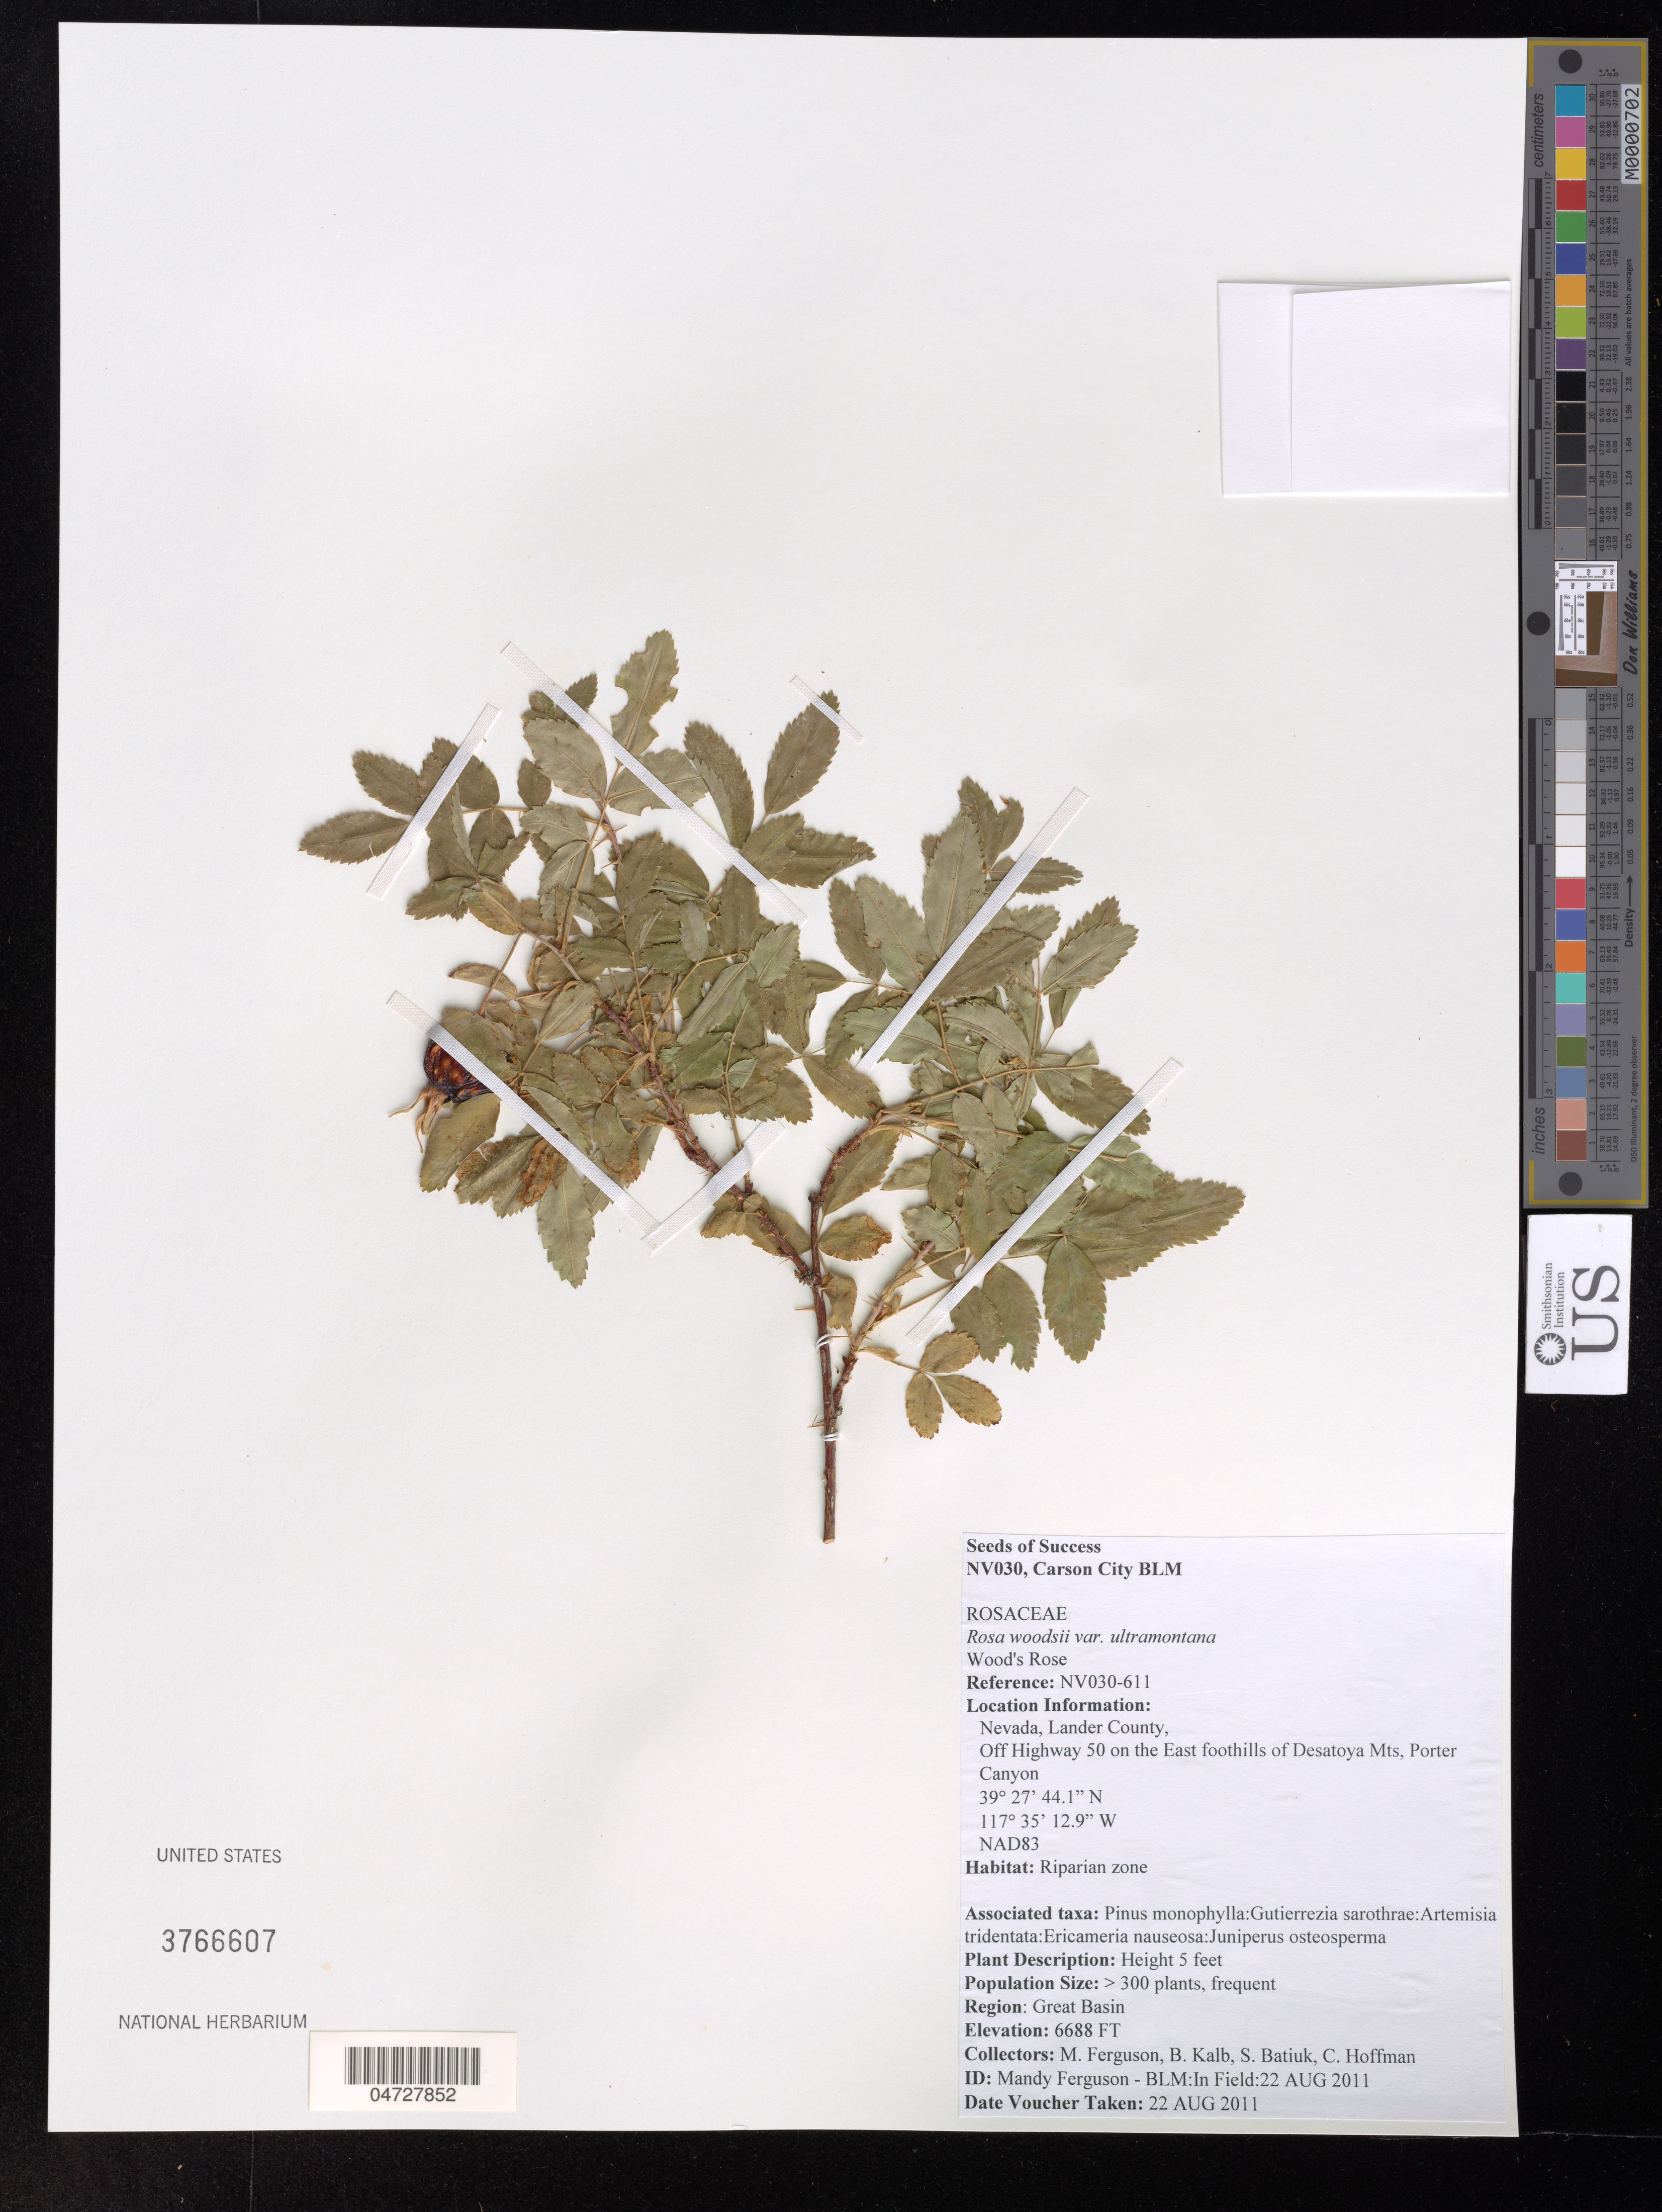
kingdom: Plantae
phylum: Tracheophyta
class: Magnoliopsida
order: Rosales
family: Rosaceae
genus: Rosa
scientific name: Rosa woodsii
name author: Lindl.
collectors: M. Ferguson, B. Kalb, S. Batiuk & C. Hoffman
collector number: NV030-611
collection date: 2011-08-22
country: United States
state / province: Nevada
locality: Lander County, Off Highway 50 on the East foothills of Desatoya Mts, Porter Canyon.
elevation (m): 2039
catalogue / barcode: US 3766607